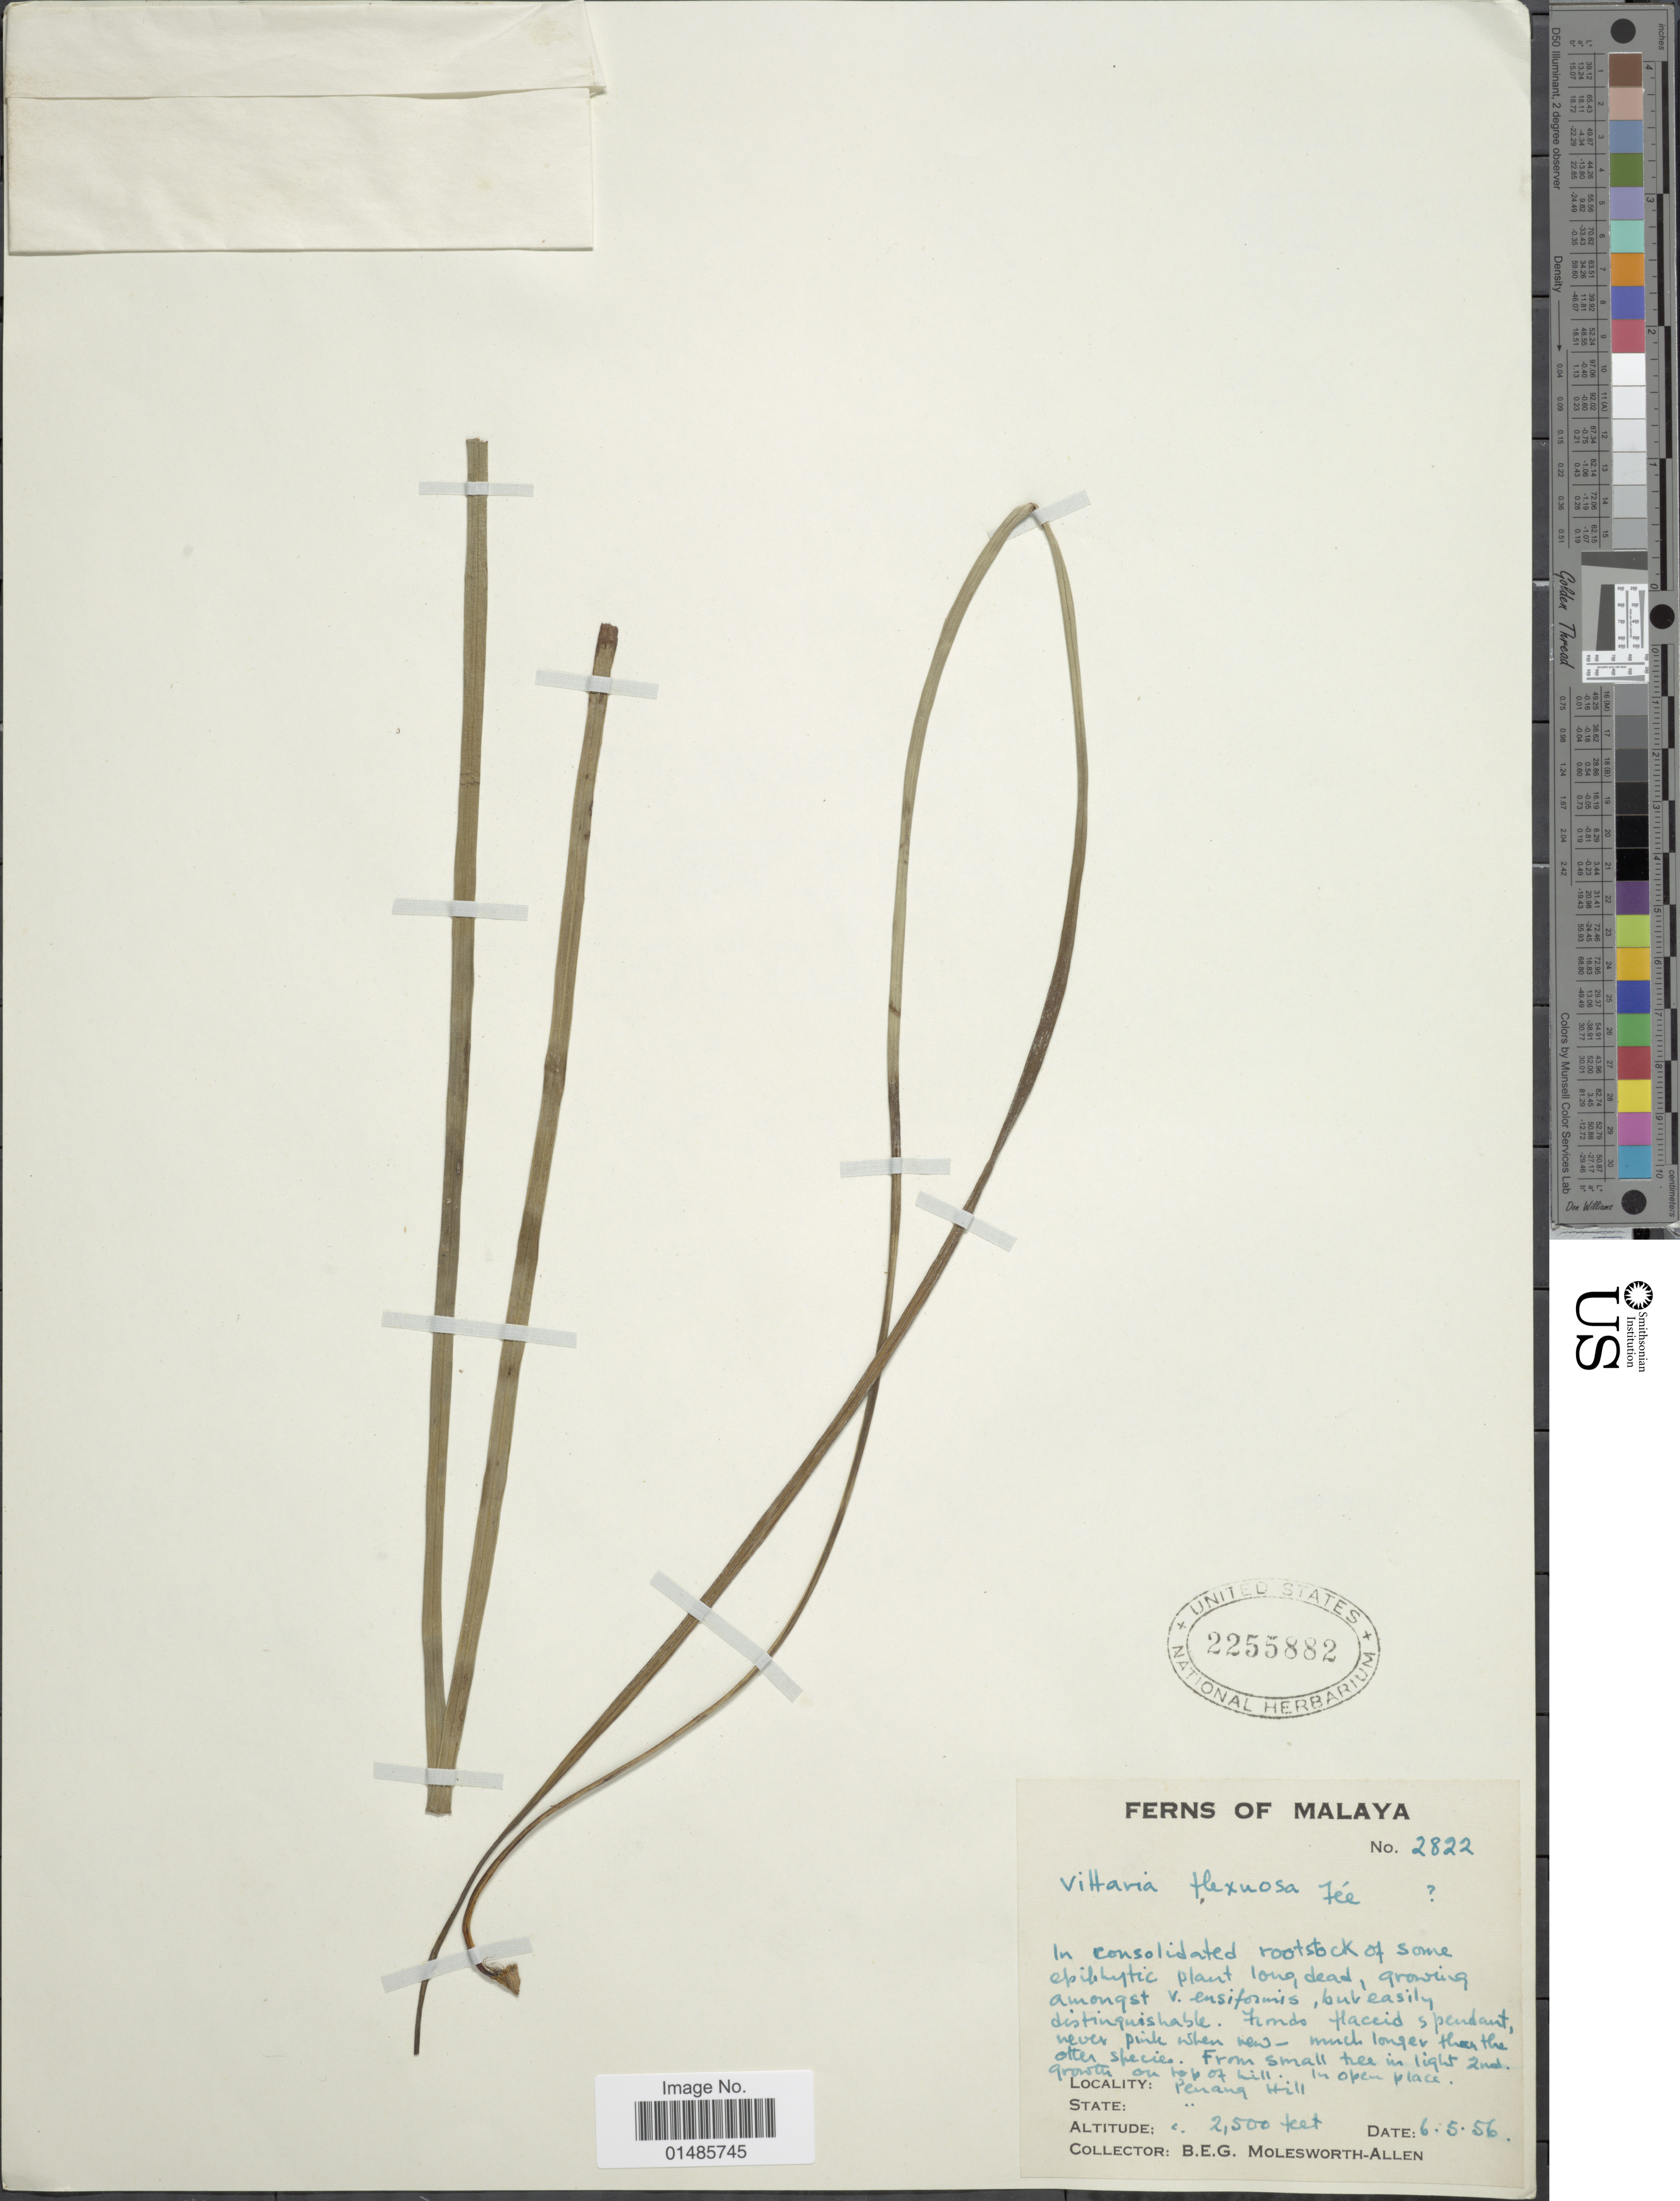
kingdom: Plantae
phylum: Tracheophyta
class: Polypodiopsida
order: Polypodiales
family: Pteridaceae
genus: Haplopteris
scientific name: Haplopteris flexuosa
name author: (Fée) E.H. Crane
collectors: B. E. G. Molesworth-Allen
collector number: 2822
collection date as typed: Transcribed d/m/y: 6/5/56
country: Malaysia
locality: Ferns of Malaya. Penang Hill.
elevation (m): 762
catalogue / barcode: US 2255882